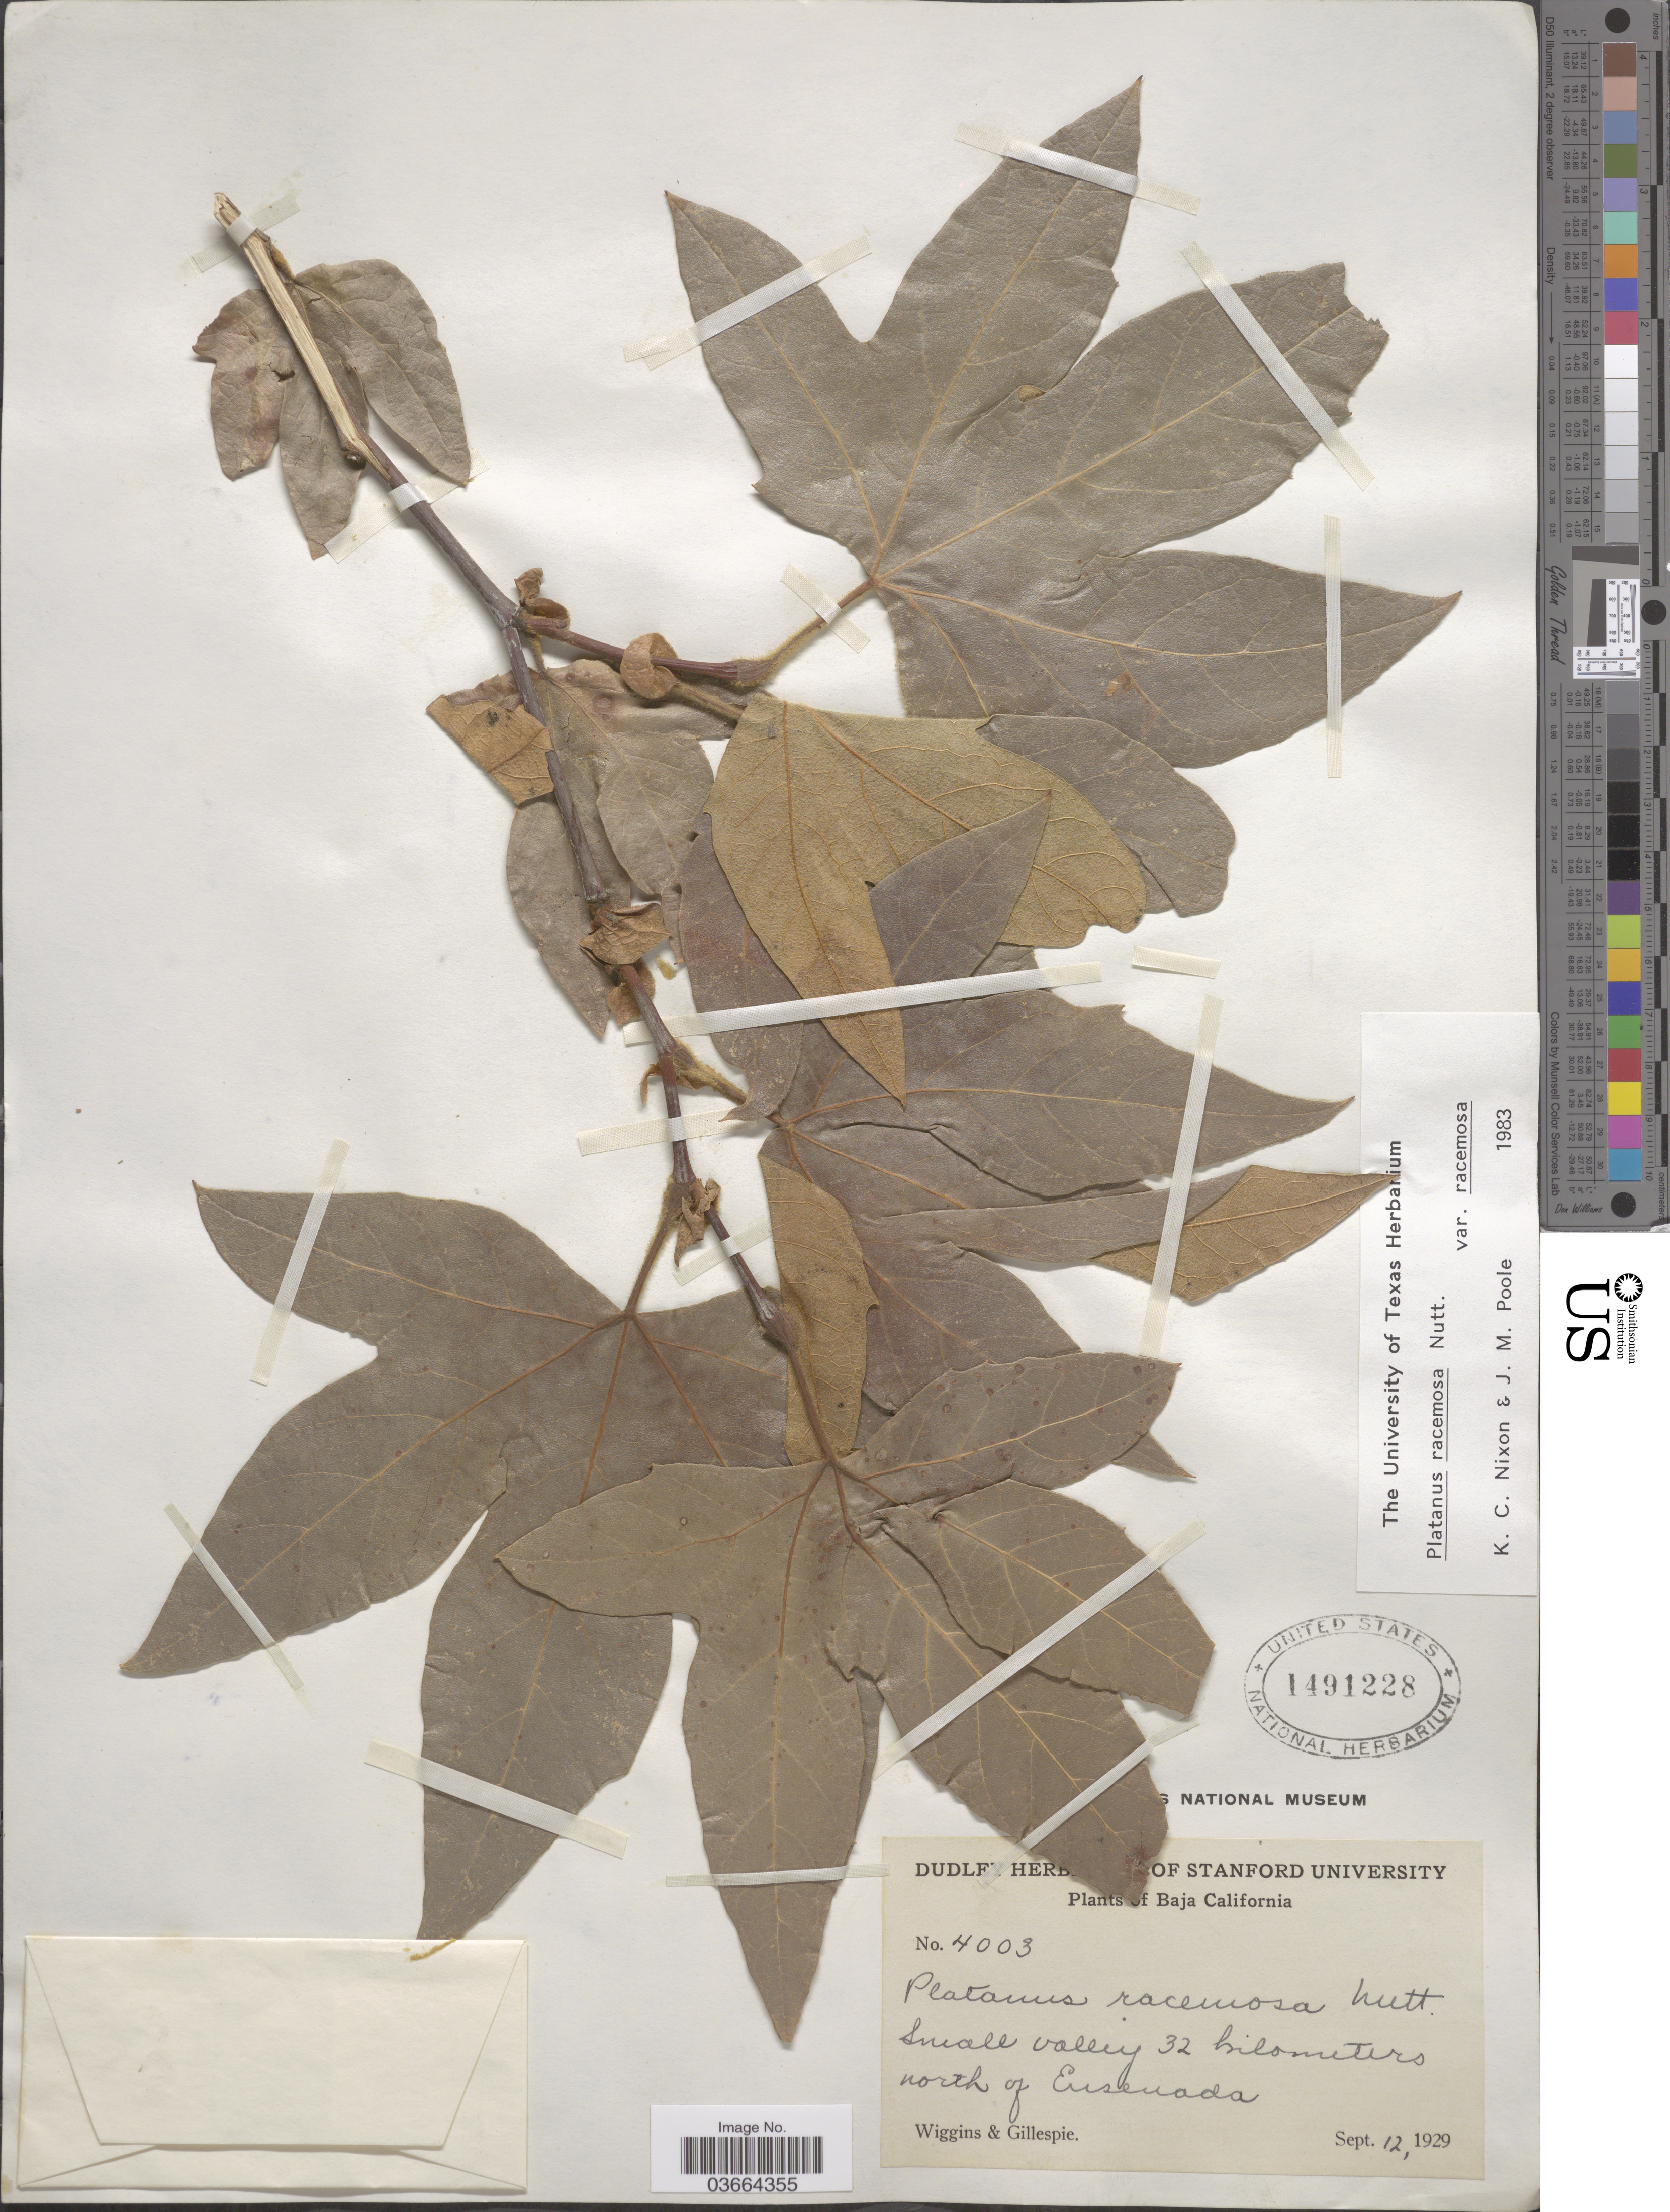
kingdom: Plantae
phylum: Tracheophyta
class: Magnoliopsida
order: Proteales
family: Platanaceae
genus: Platanus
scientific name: Platanus racemosa var. racemosa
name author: Nutt.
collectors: -- Wiggins & -- Gillespie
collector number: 4003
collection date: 1929-09-12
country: Mexico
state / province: Baja California Norte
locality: Small valley 32 kilometers north of Ensenada.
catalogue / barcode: US 1491228